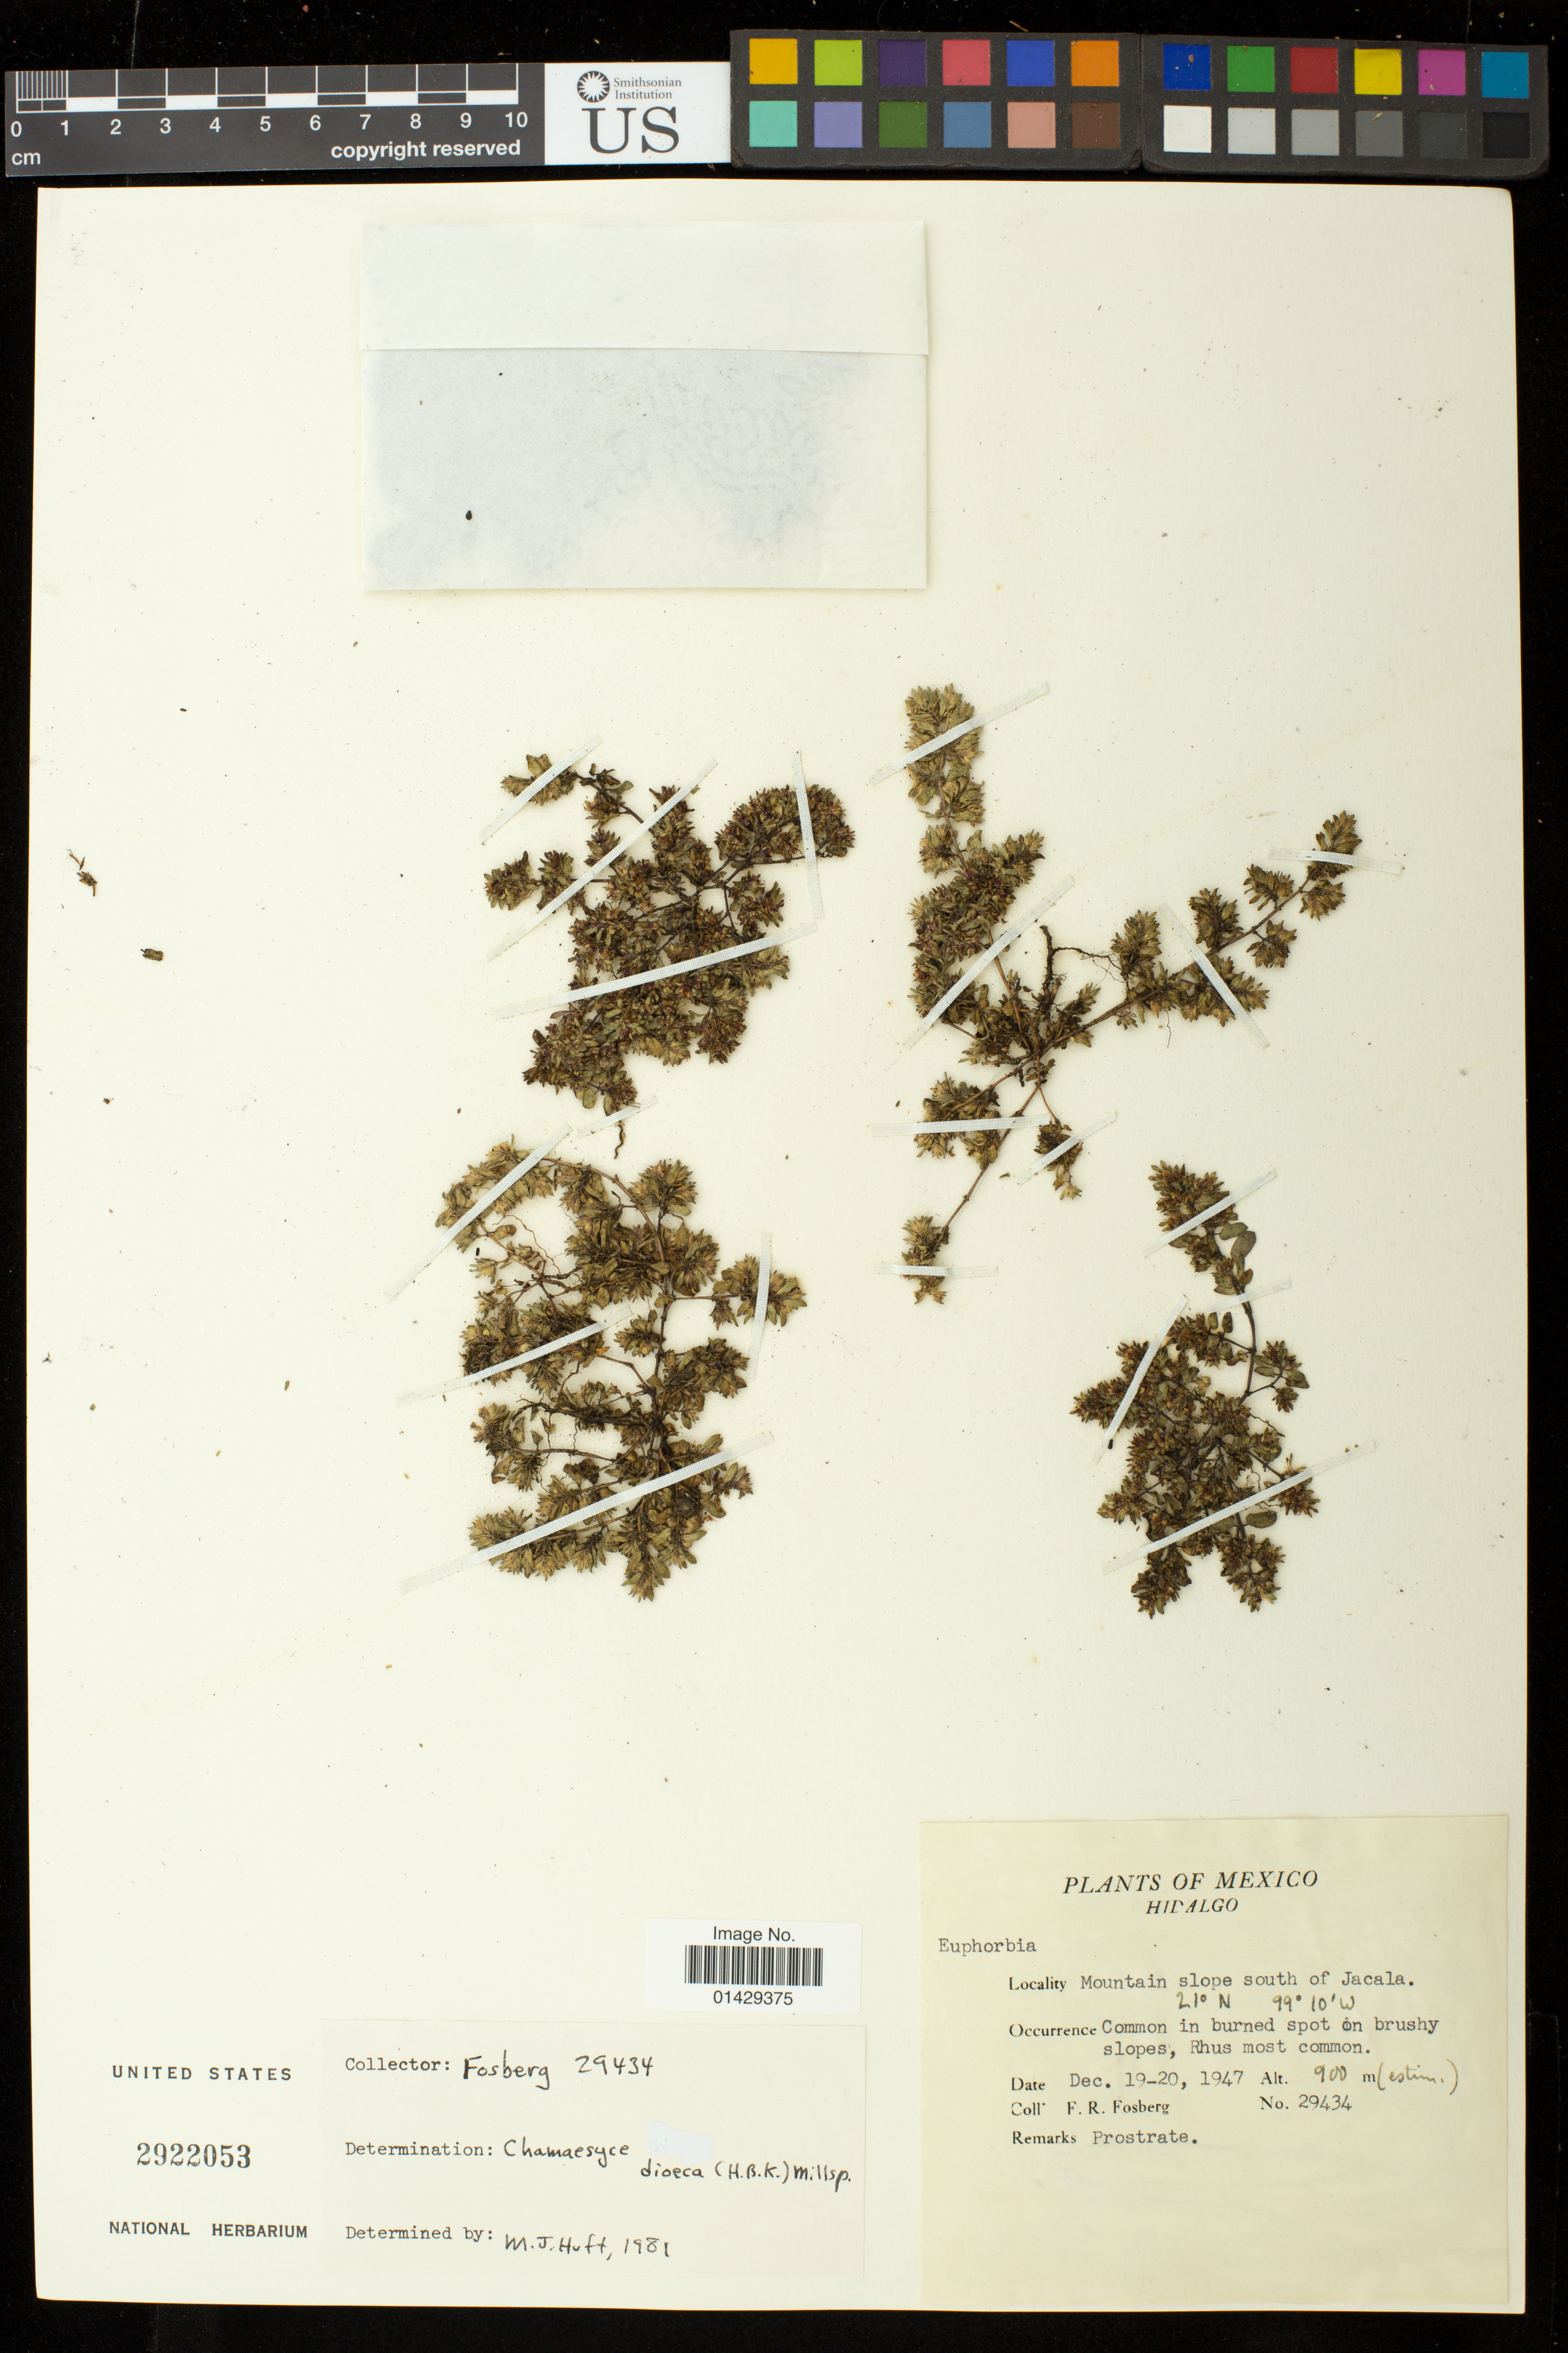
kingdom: Plantae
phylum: Tracheophyta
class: Magnoliopsida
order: Malpighiales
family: Euphorbiaceae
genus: Euphorbia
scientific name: Euphorbia dioeca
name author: Kunth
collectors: F. R. Fosberg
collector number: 29434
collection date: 1947-12-19/1947-12-20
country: Mexico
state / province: Hidalgo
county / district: Jacala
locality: Mountain slope south of Jacala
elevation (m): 900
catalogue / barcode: US 2922053